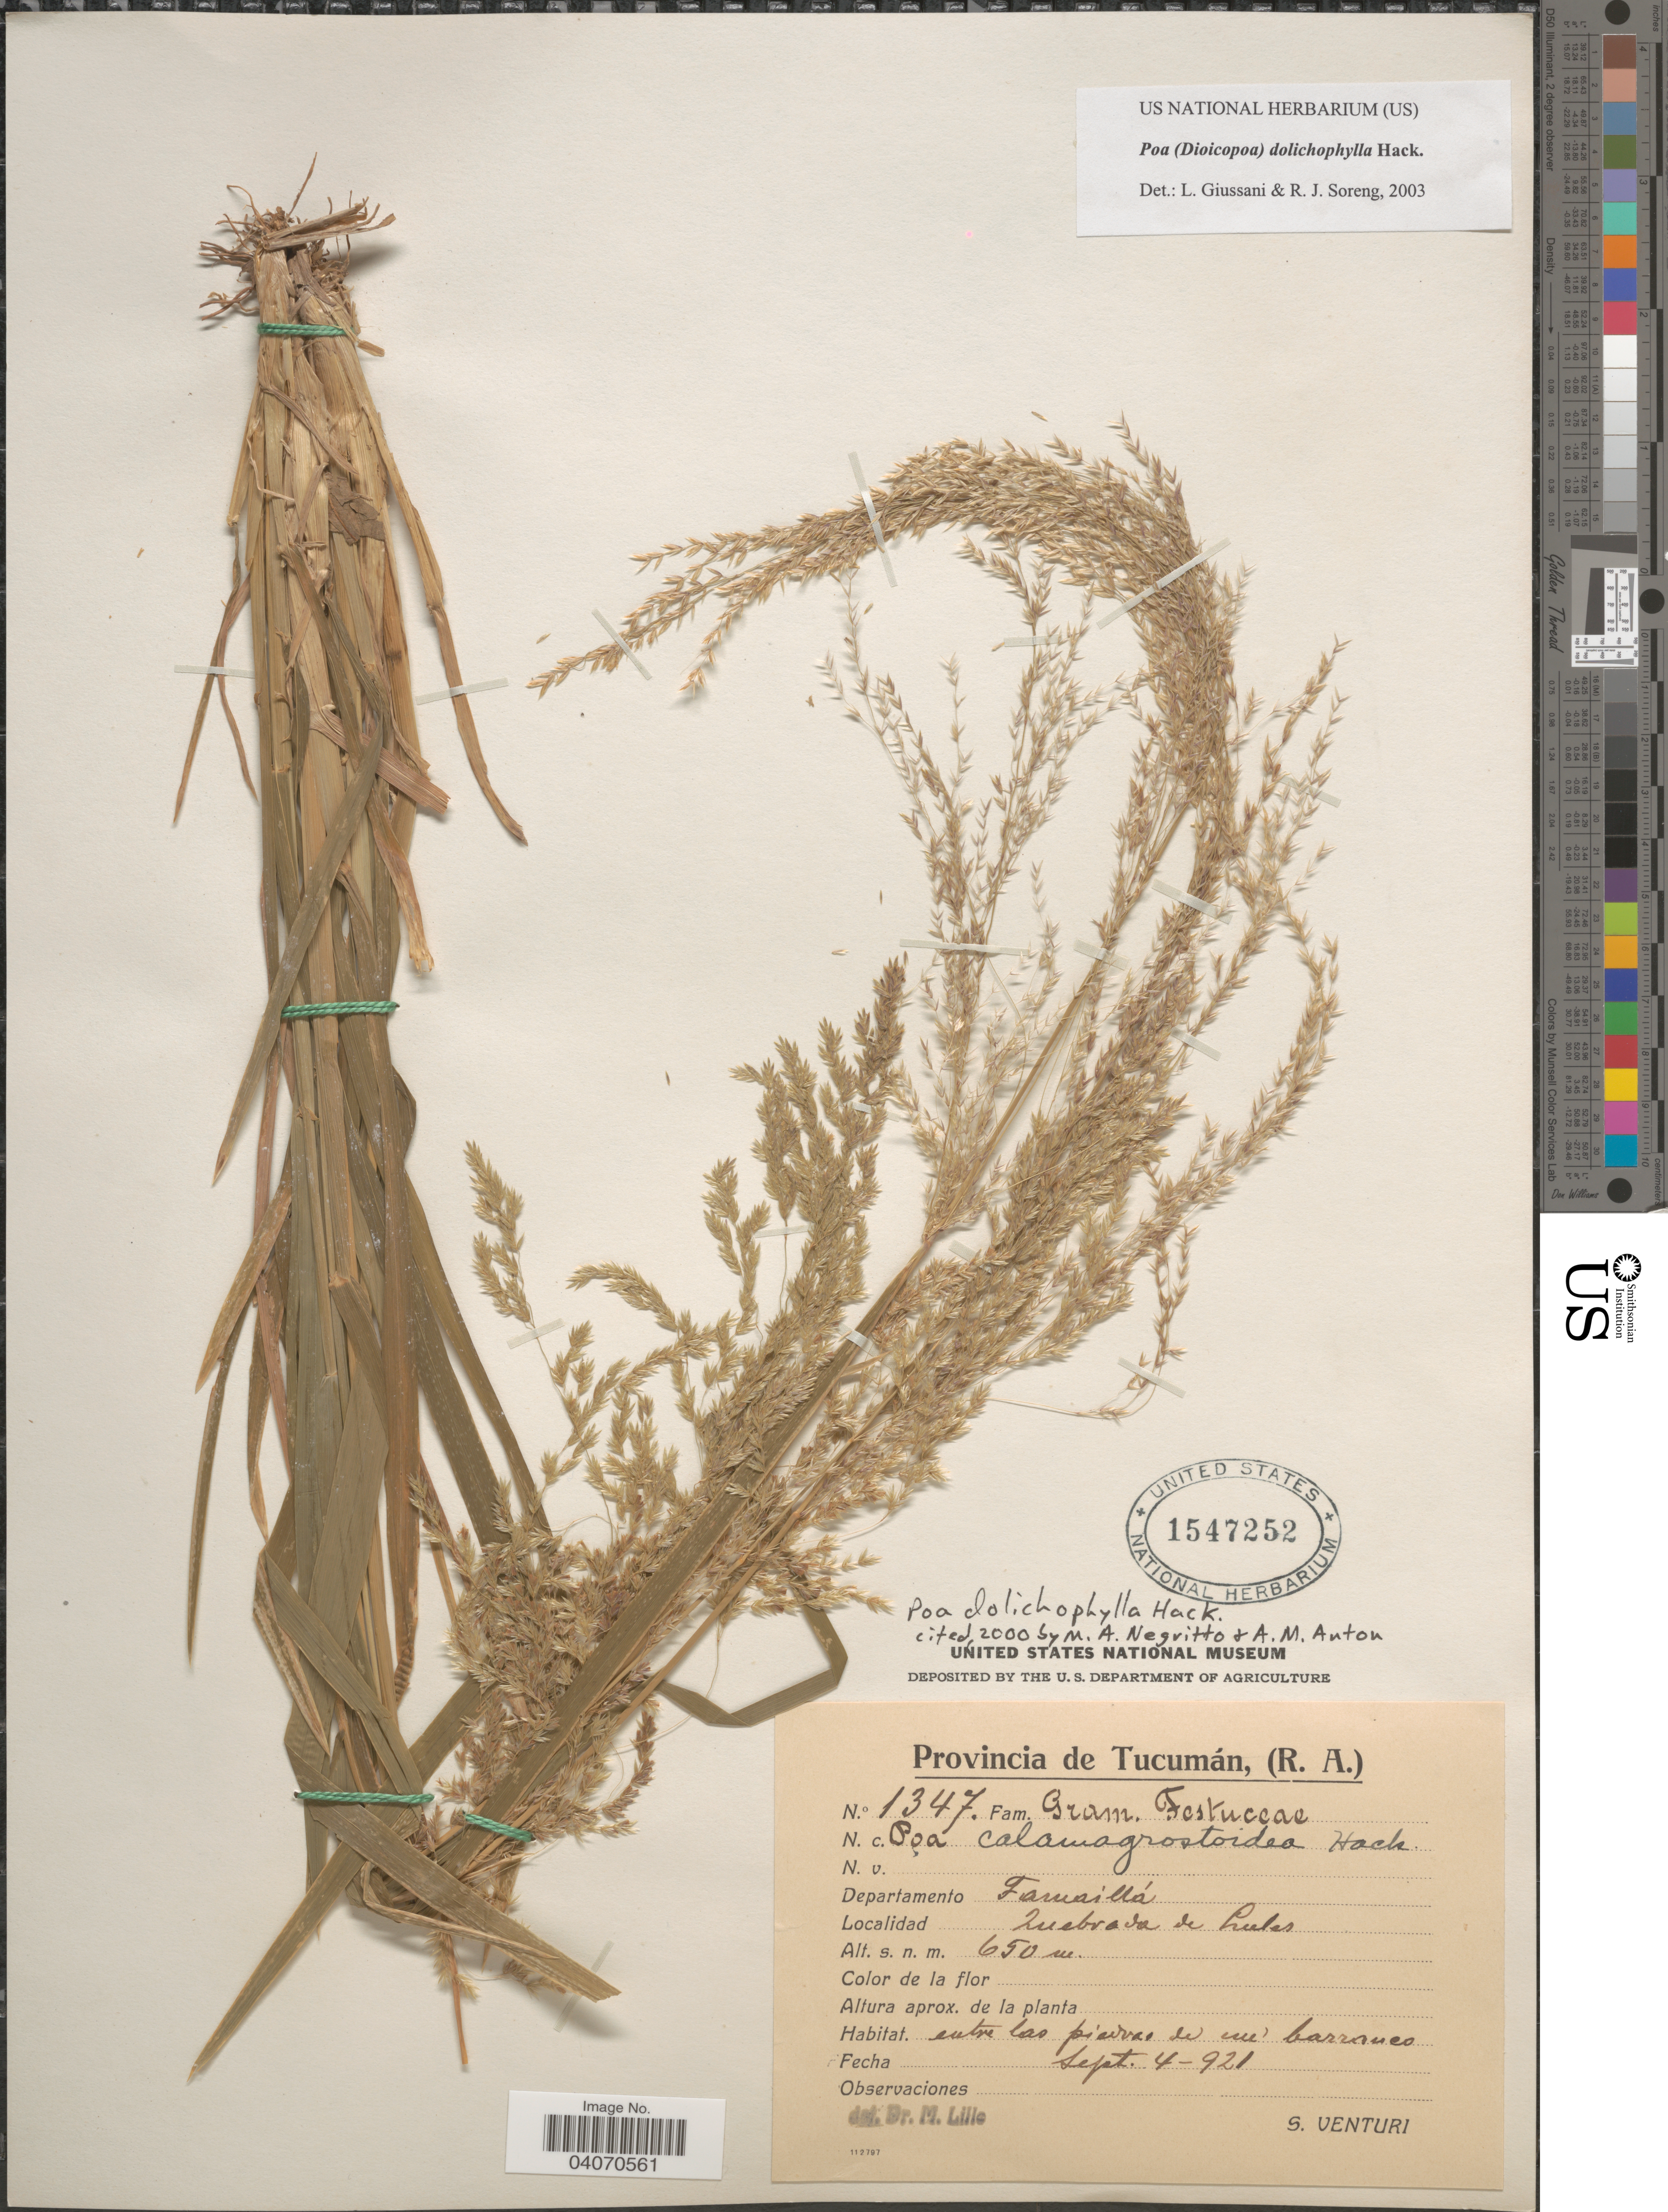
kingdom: Plantae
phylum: Tracheophyta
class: Liliopsida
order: Poales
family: Poaceae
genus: Poa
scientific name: Poa dolichophylla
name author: Hack.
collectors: S. Venturi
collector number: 1347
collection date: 1921-09-04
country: Argentina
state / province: Tucuman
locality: Departamento Famaillá. Quebrada de Lules.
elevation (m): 650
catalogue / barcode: US 1547252